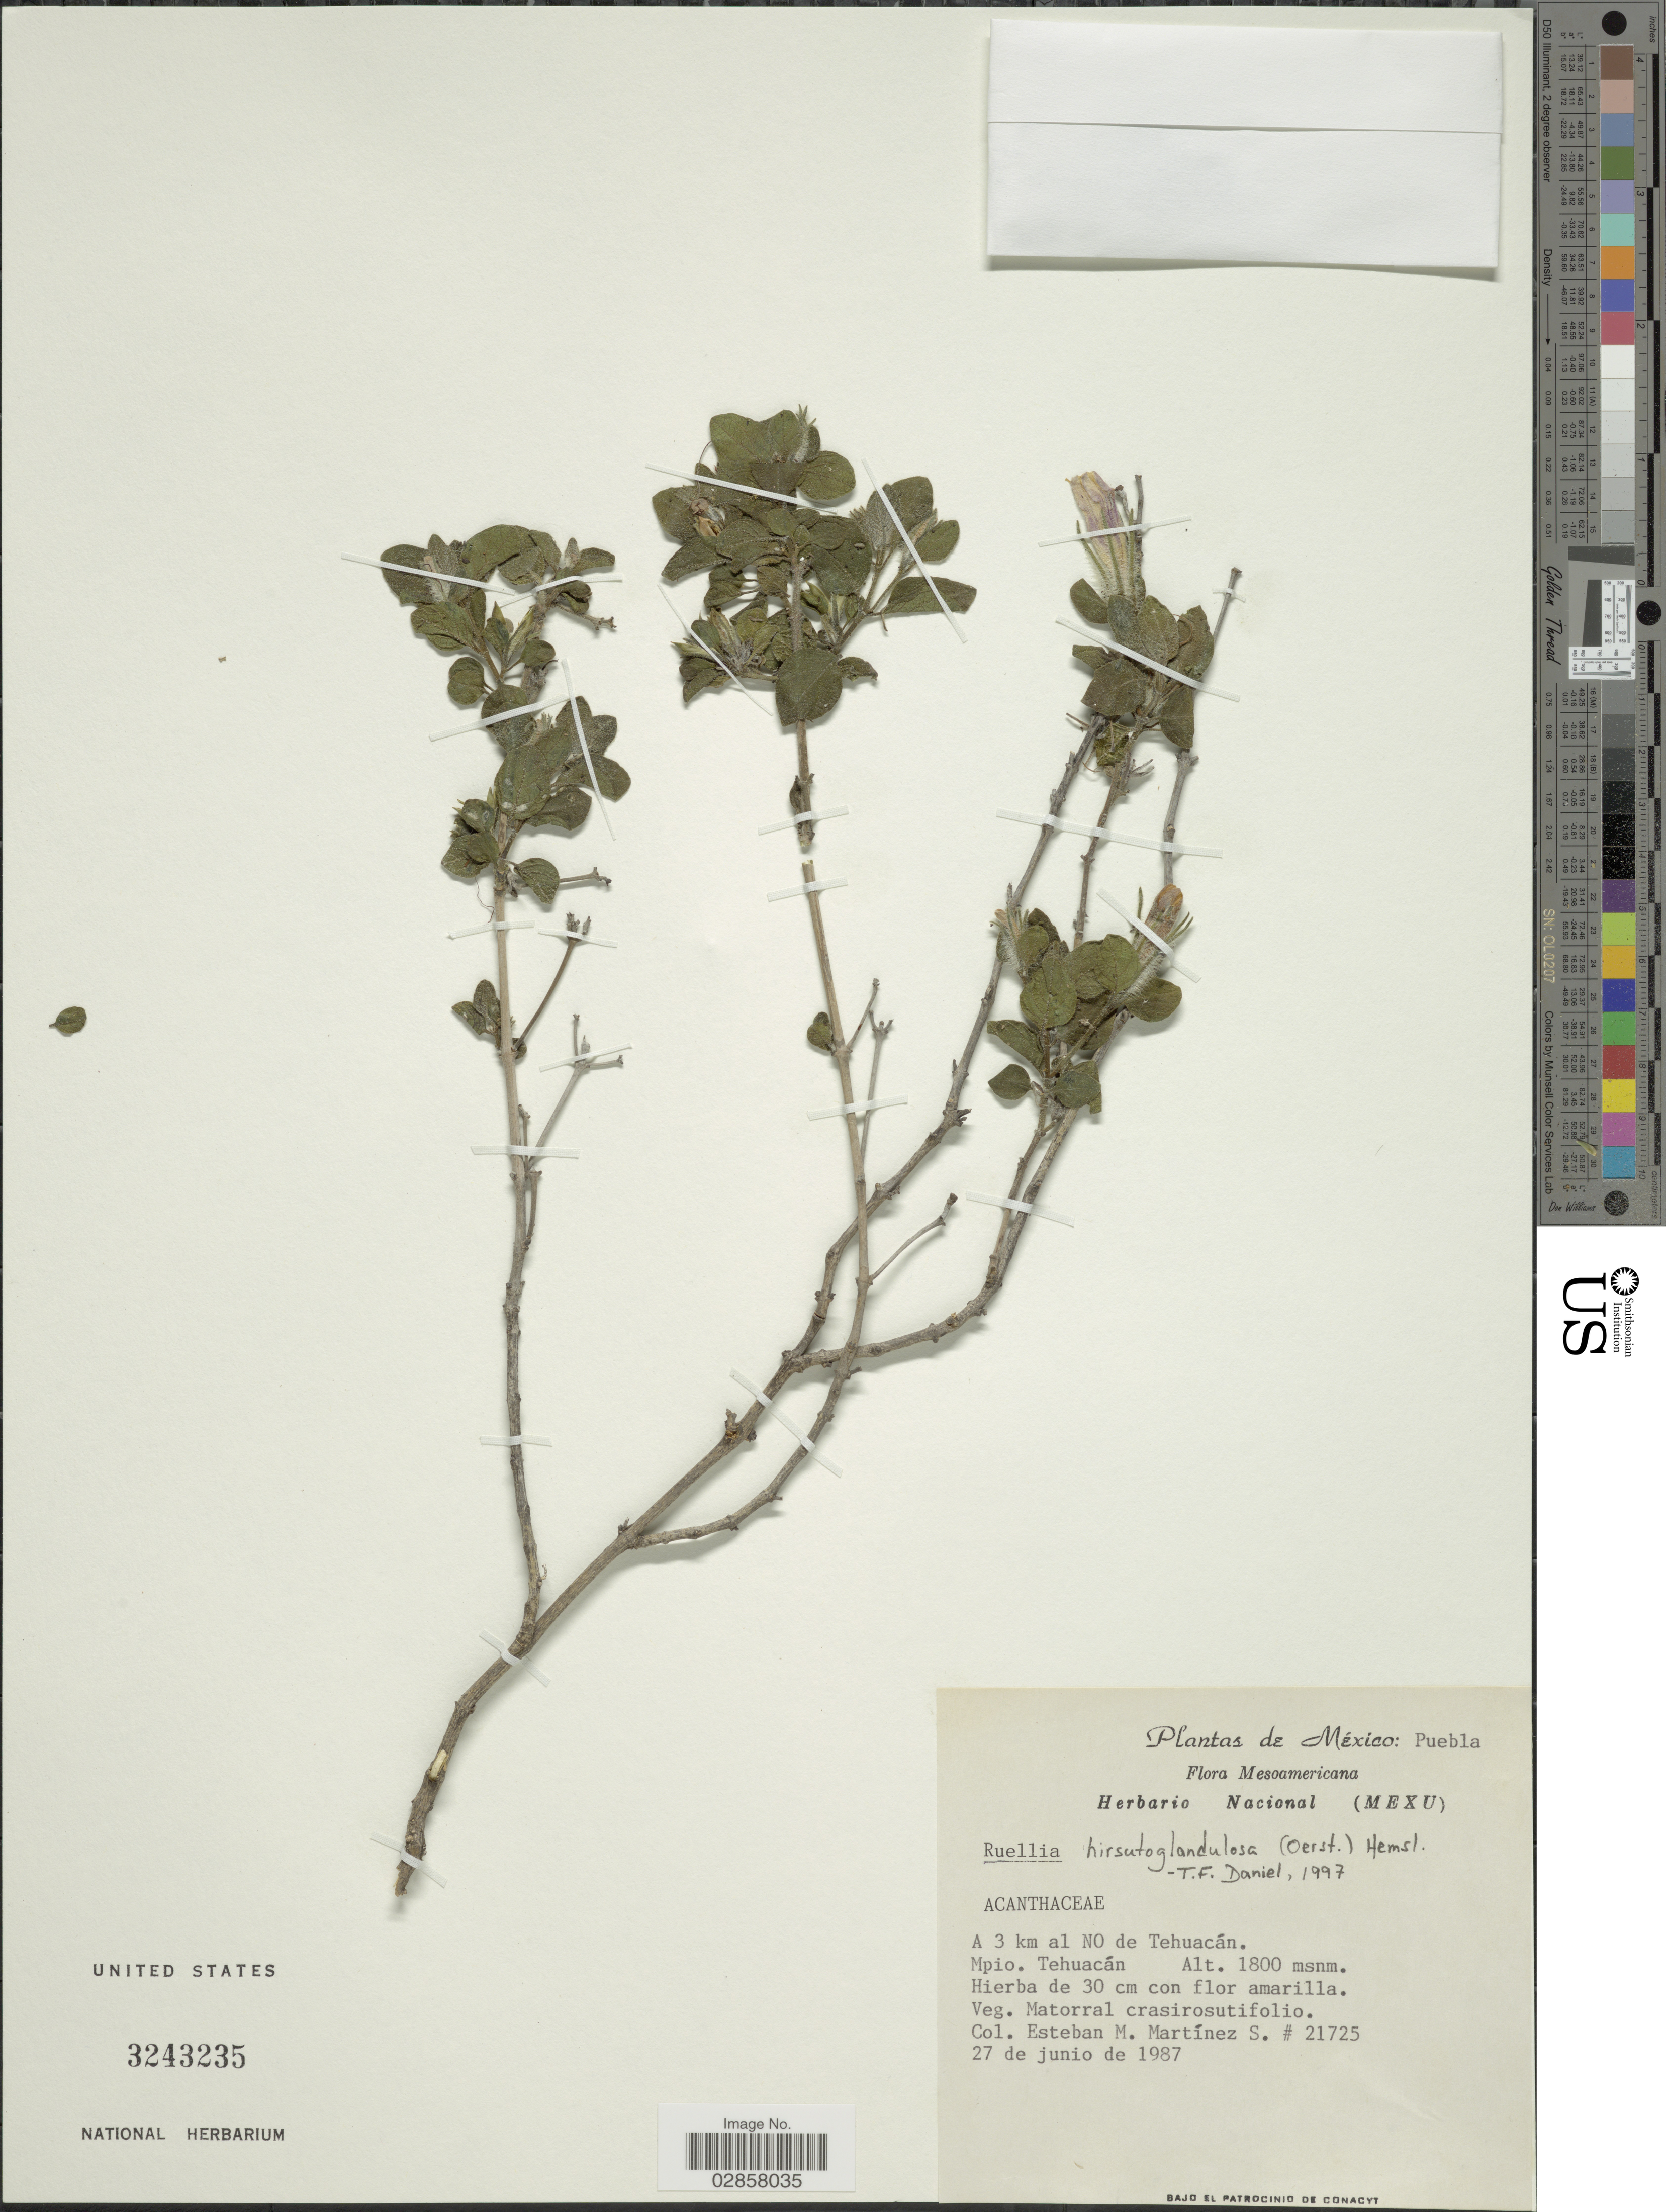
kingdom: Plantae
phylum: Tracheophyta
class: Magnoliopsida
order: Lamiales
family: Acanthaceae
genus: Ruellia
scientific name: Ruellia rosea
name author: (Nees) Hemsl.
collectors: E. M. Martínez S.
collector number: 21725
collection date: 1987-06-27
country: Mexico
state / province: Puebla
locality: A 3 km al No de Tehuacán. Mpio. Tehuacán.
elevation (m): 1800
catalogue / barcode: US 3243235